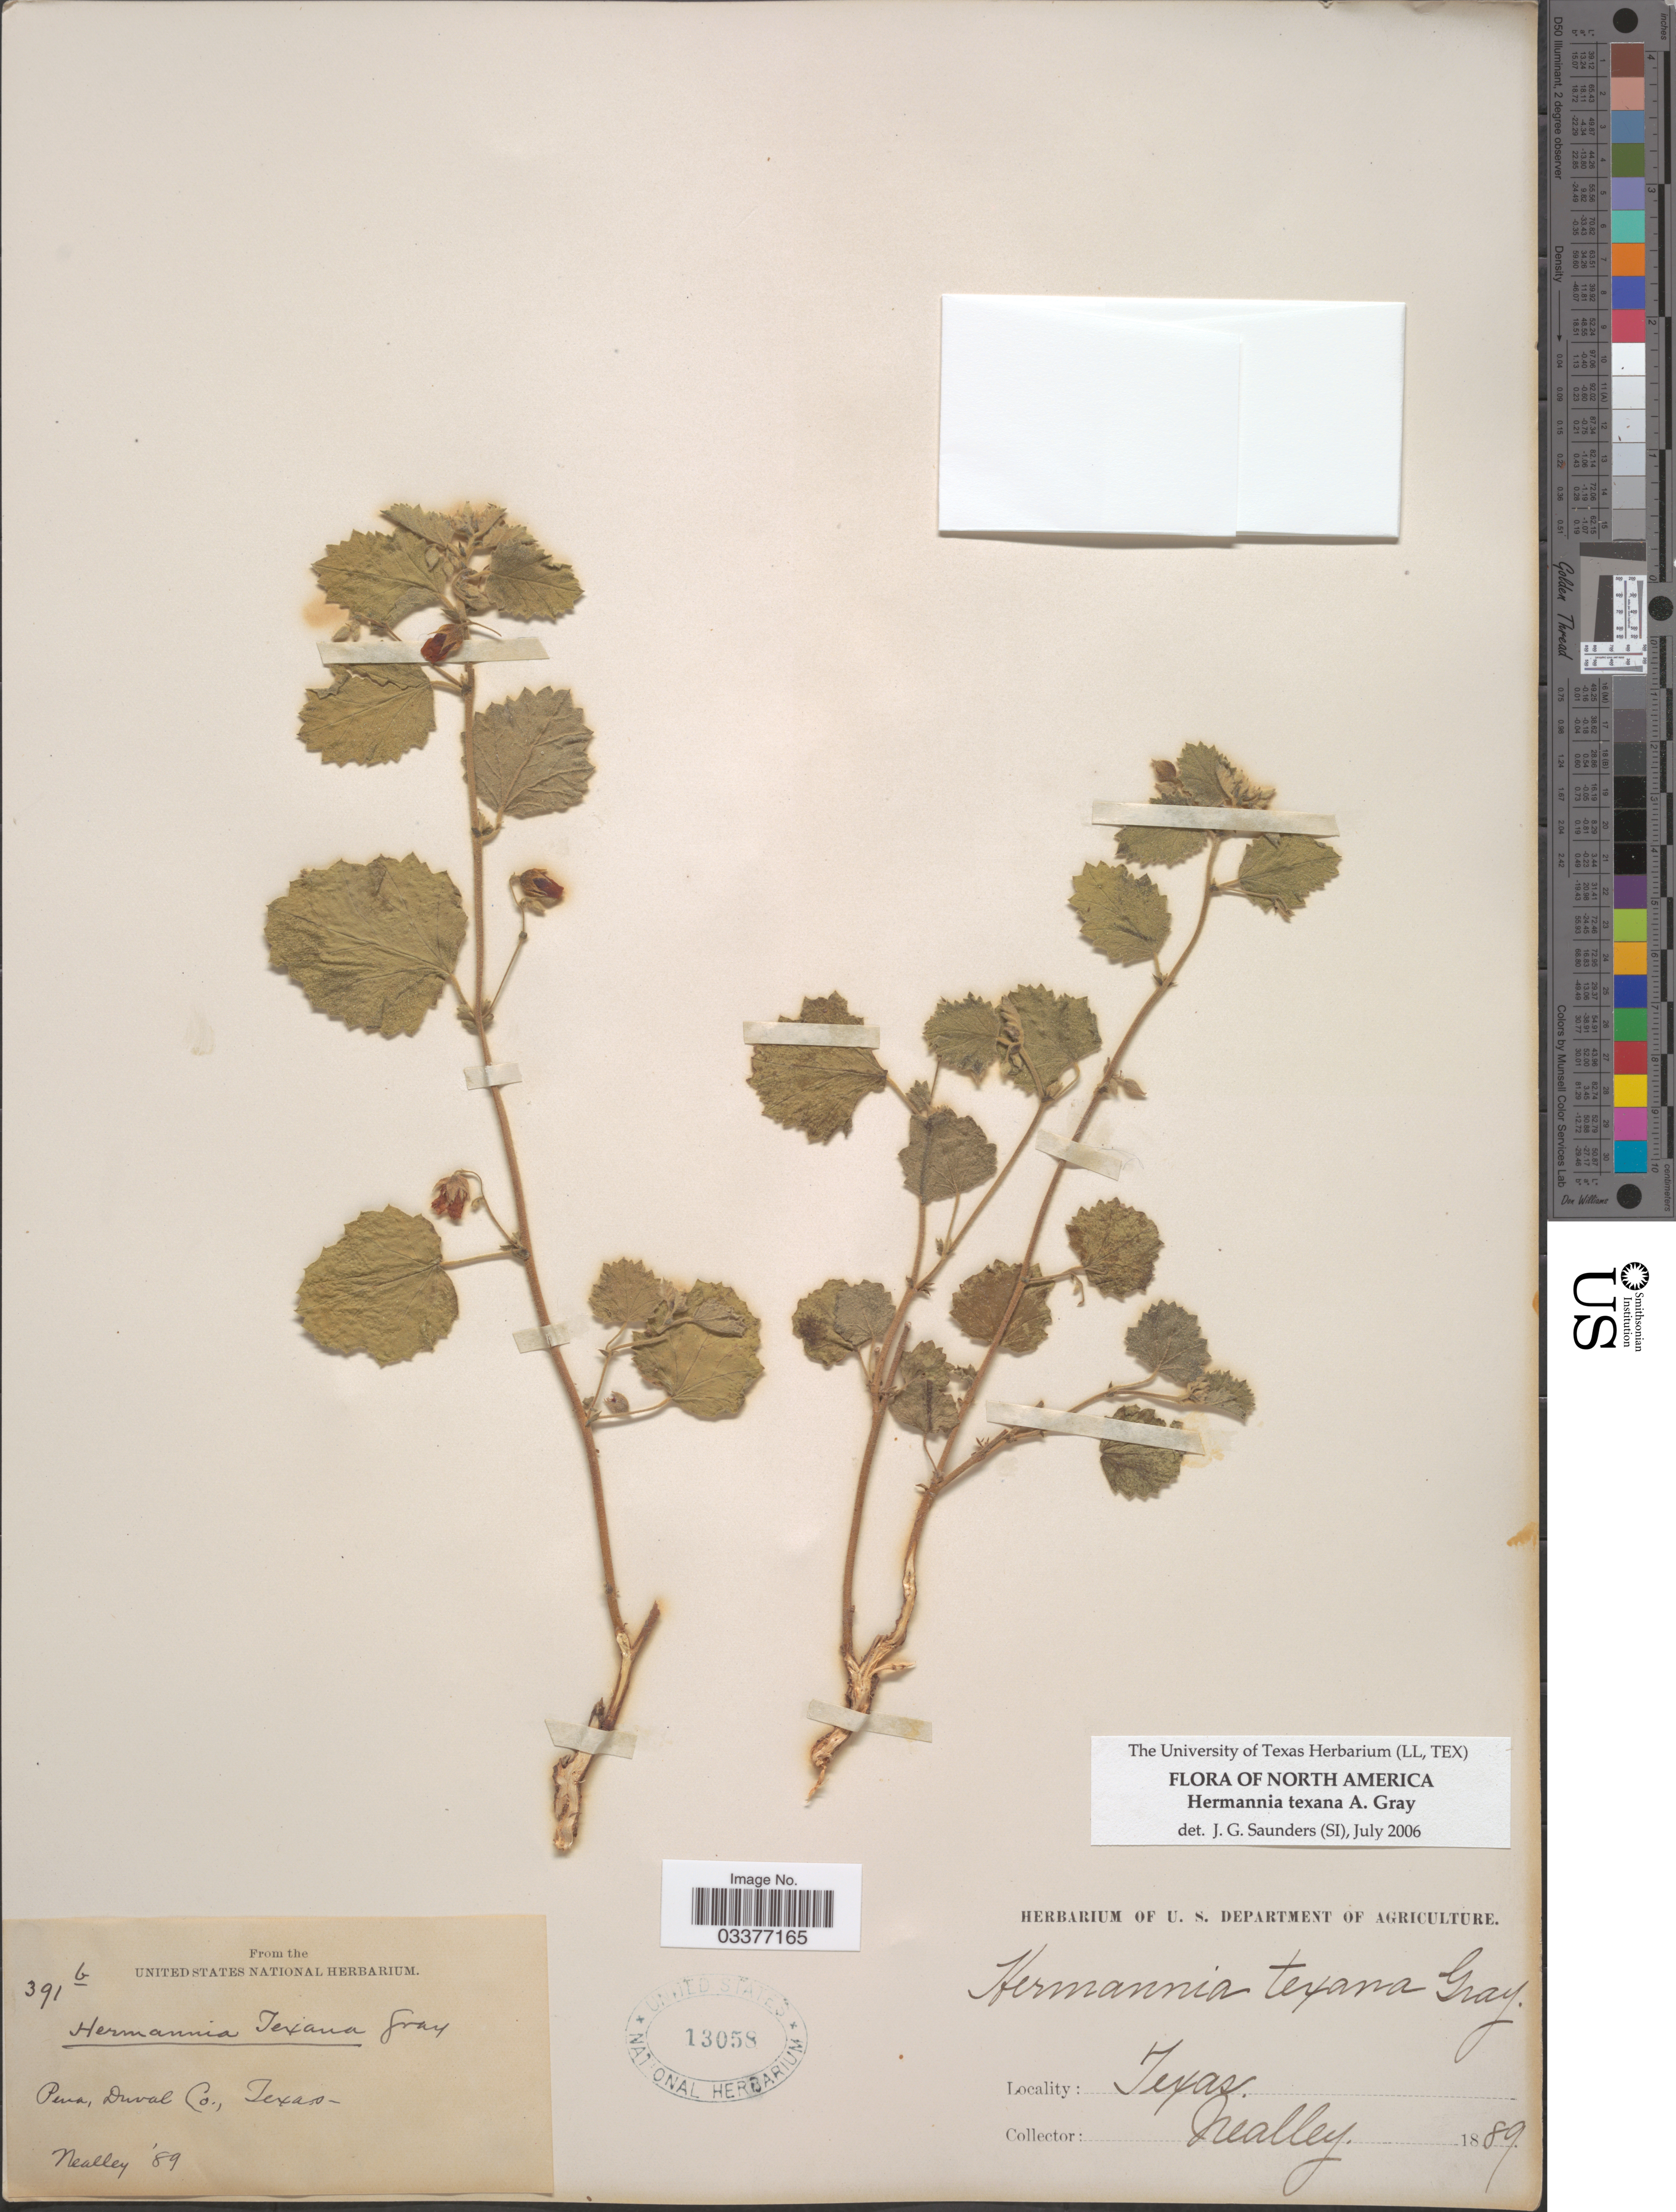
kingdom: Plantae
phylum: Tracheophyta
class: Magnoliopsida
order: Malvales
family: Malvaceae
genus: Hermannia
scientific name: Hermannia texana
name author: A. Gray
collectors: Nealley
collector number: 391b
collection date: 1889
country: United States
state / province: Texas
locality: Pena, Duval Co.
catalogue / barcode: US 13058